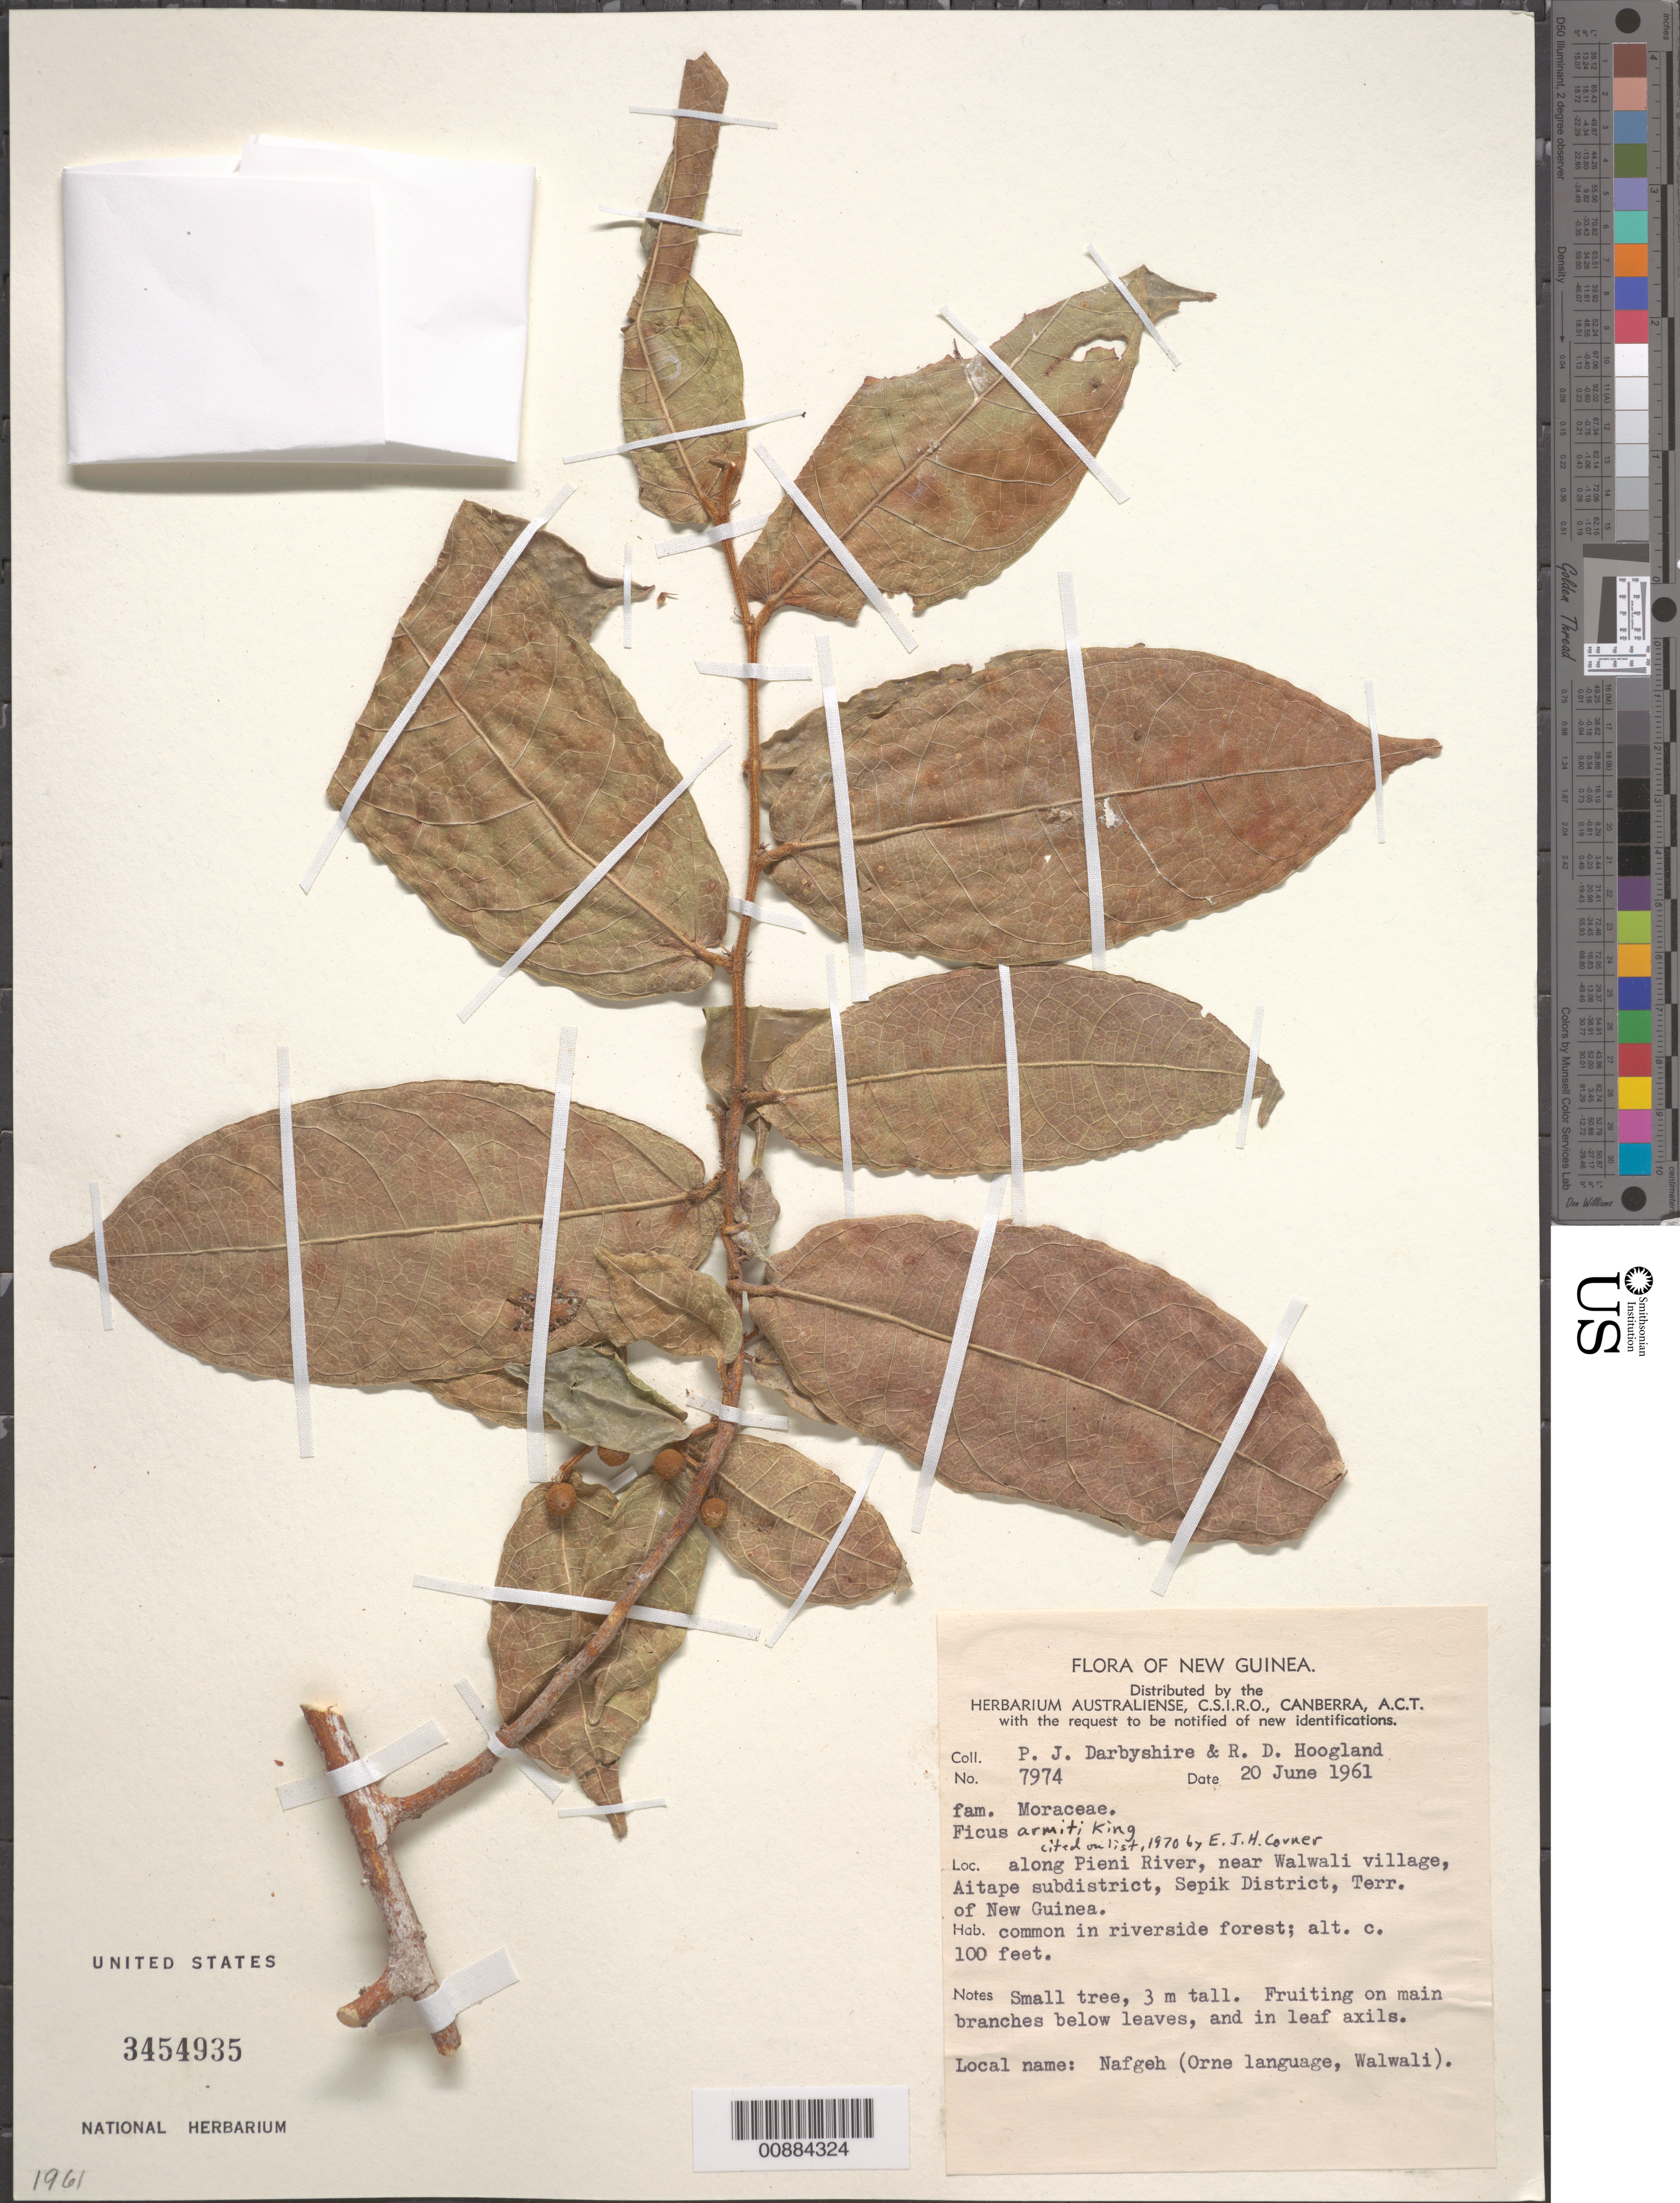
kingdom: Plantae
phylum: Tracheophyta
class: Magnoliopsida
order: Rosales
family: Moraceae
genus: Ficus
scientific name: Ficus armiti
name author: King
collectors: P. Darbyshire & R. D. Hoogland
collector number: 7974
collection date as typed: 20 Jun 1961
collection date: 1961-06-20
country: Papua New Guinea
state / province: Sandaun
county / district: Aitape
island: New Guinea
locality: Along Pieni River, near Walwali village, Aitape subdistrict, Sepik District.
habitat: Common in riverside forest.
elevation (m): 30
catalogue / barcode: US 3454935